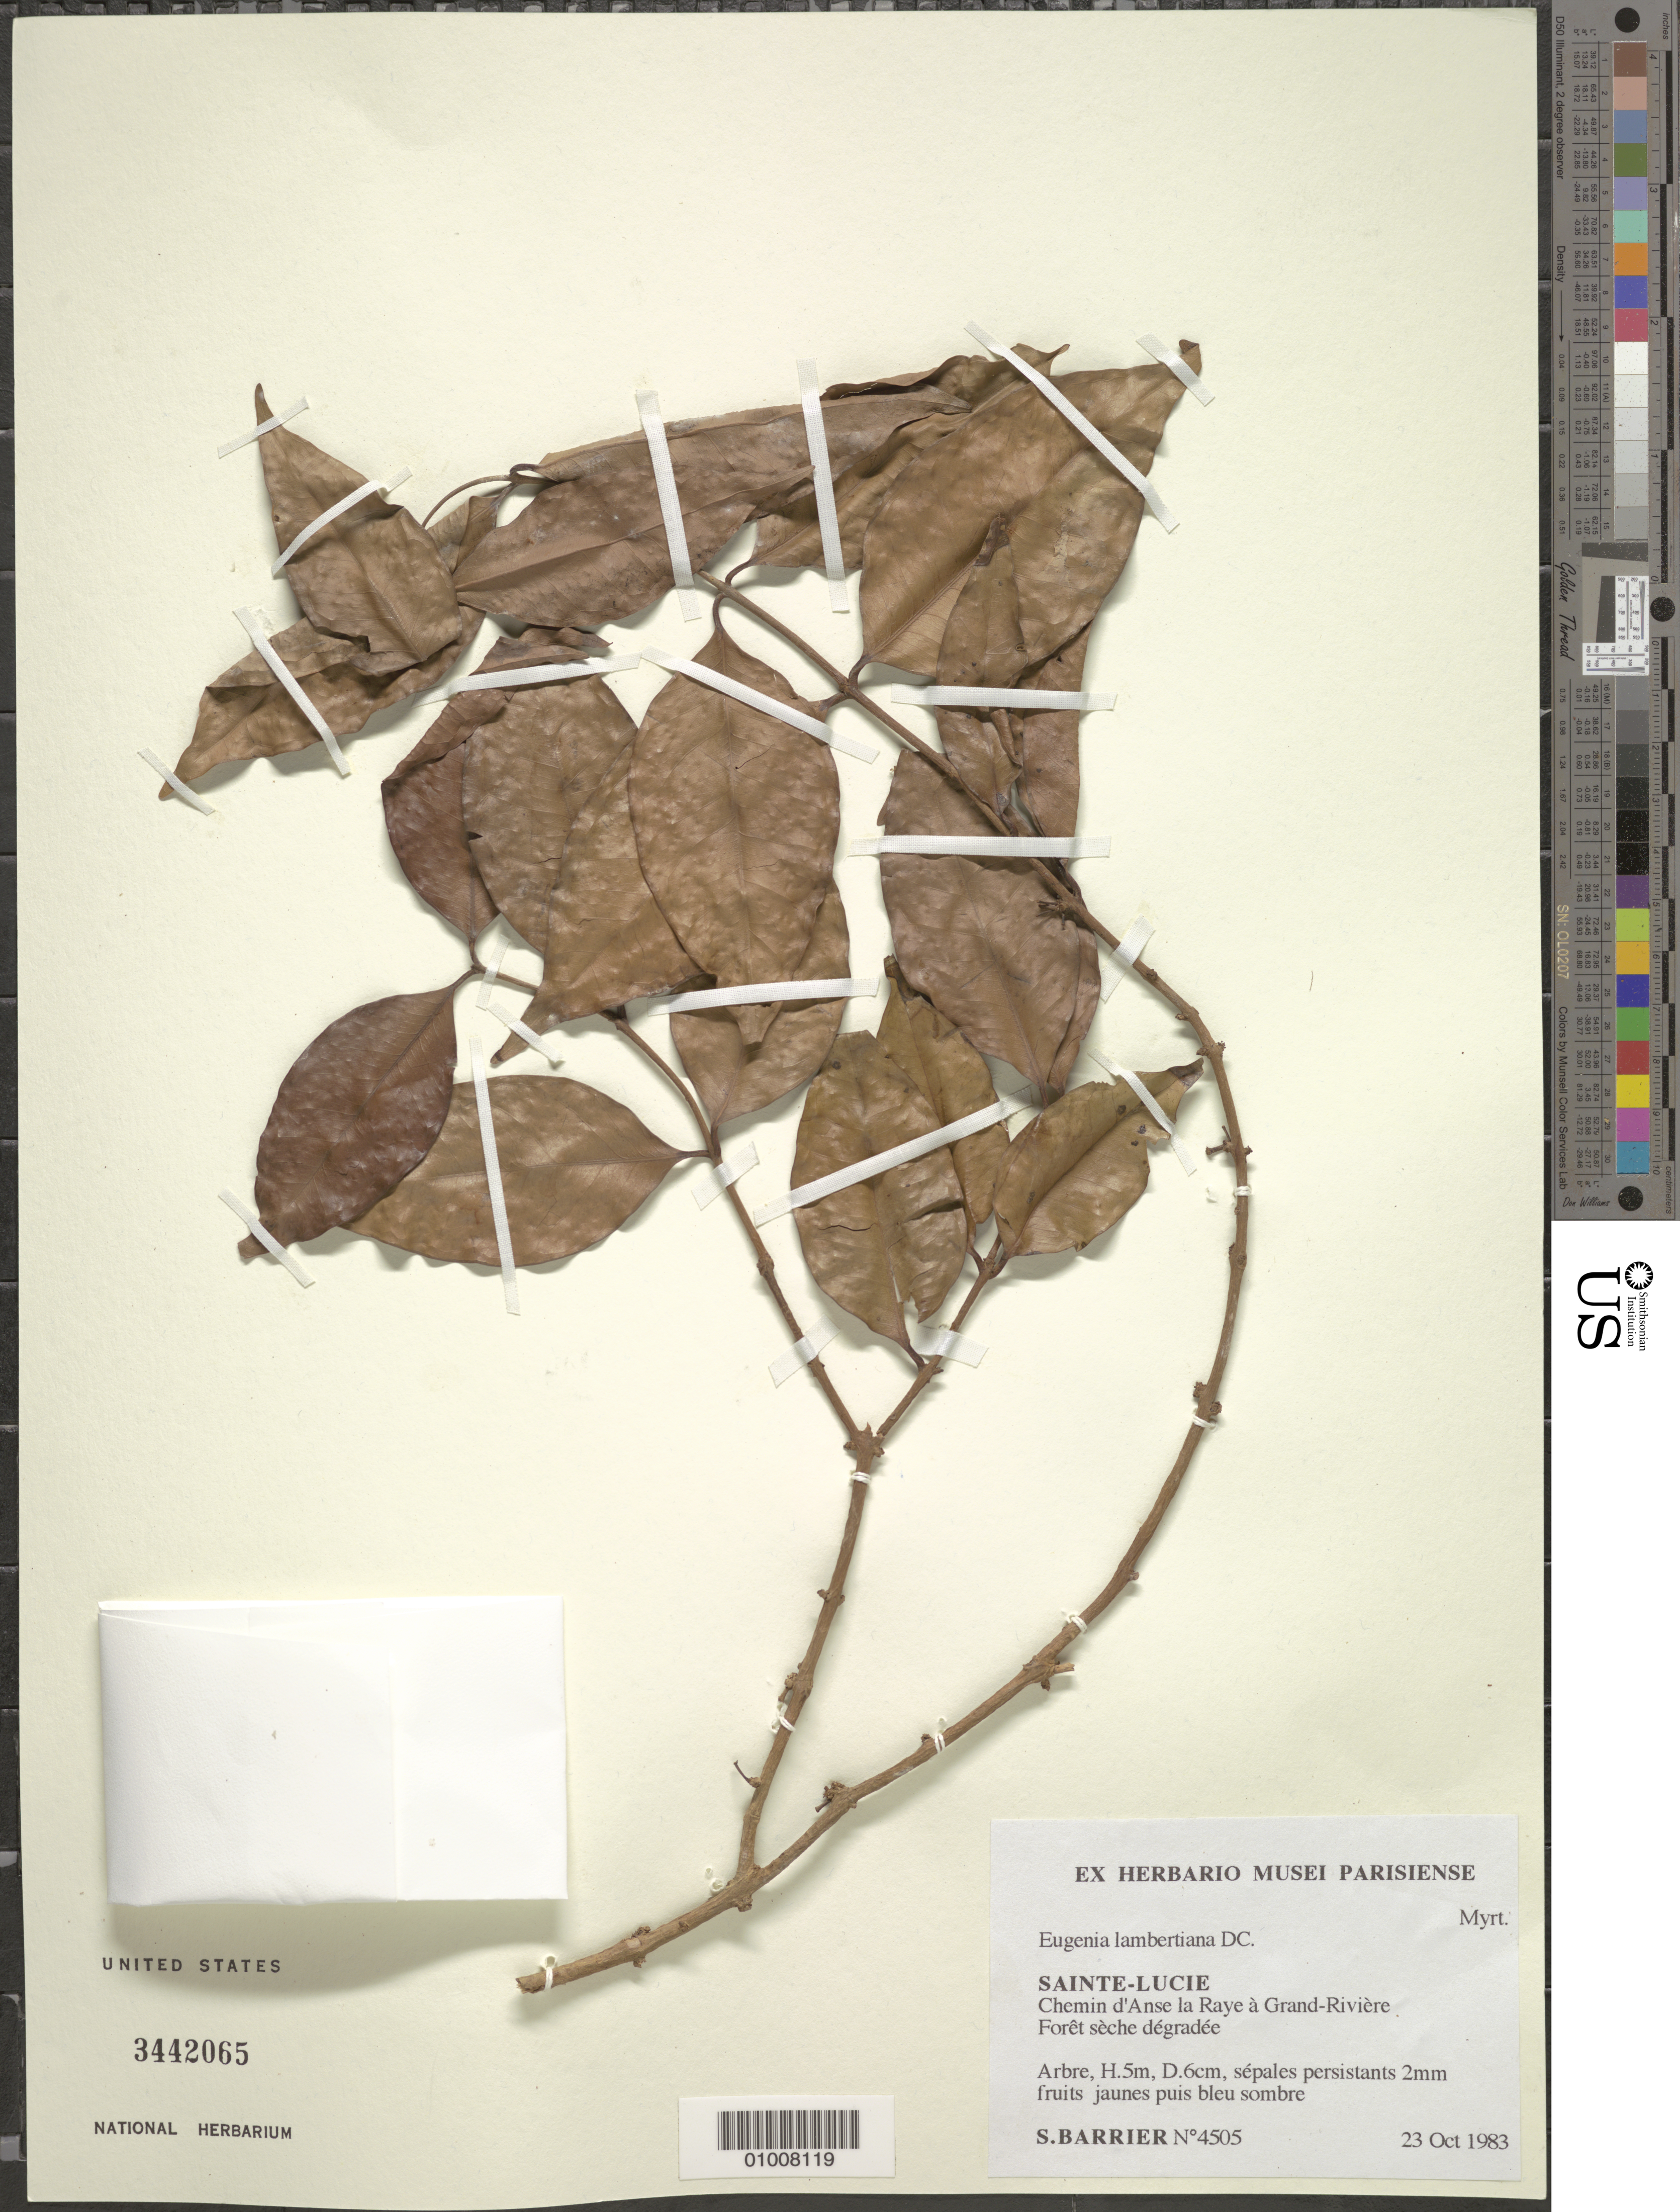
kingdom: Plantae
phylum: Tracheophyta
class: Magnoliopsida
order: Myrtales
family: Myrtaceae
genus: Eugenia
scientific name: Eugenia lambertiana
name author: DC.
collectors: S. Barrier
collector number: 4505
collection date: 1983-10-23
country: St. Lucia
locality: Chemin d'Anse la Raye à Grand-Rivière.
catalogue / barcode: US 3442065